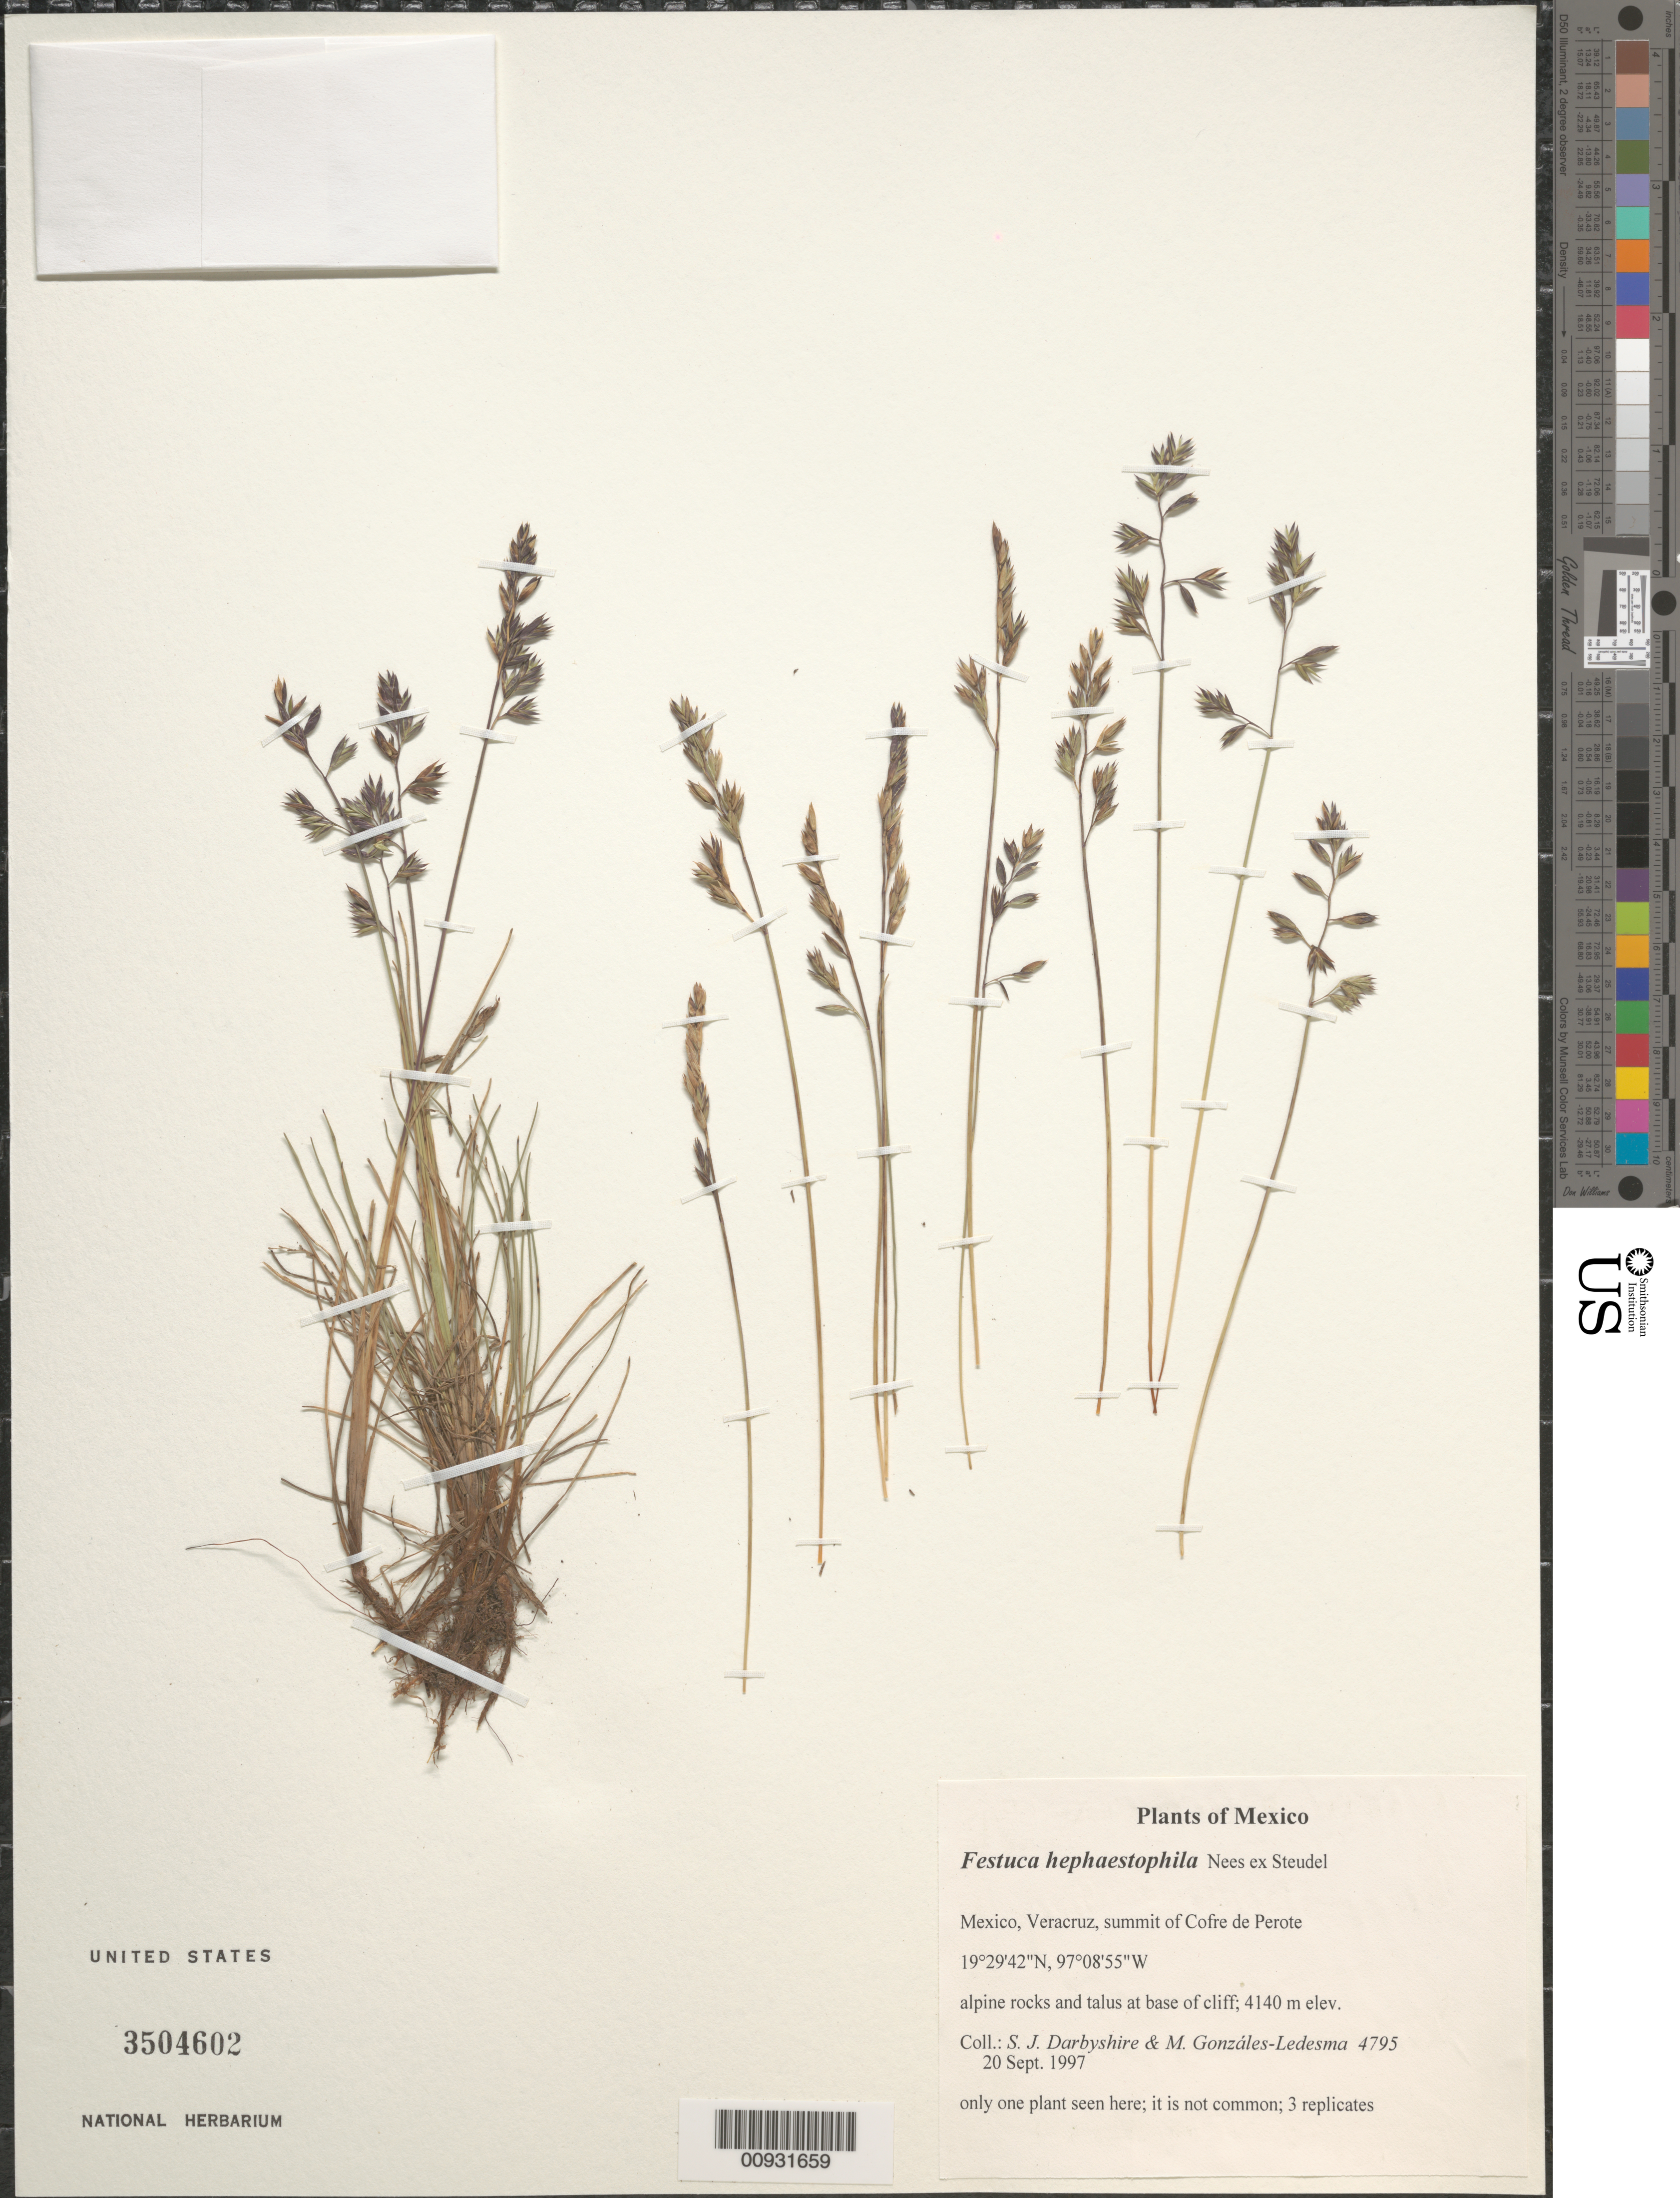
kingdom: Plantae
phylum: Tracheophyta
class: Liliopsida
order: Poales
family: Poaceae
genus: Festuca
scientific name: Festuca hephaestophila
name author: Nees ex Steud.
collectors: S. Darbyshire & M. González-Ledesma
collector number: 4795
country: Mexico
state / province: Veracruz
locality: Summit of Cofre de Perote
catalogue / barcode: US 3504602